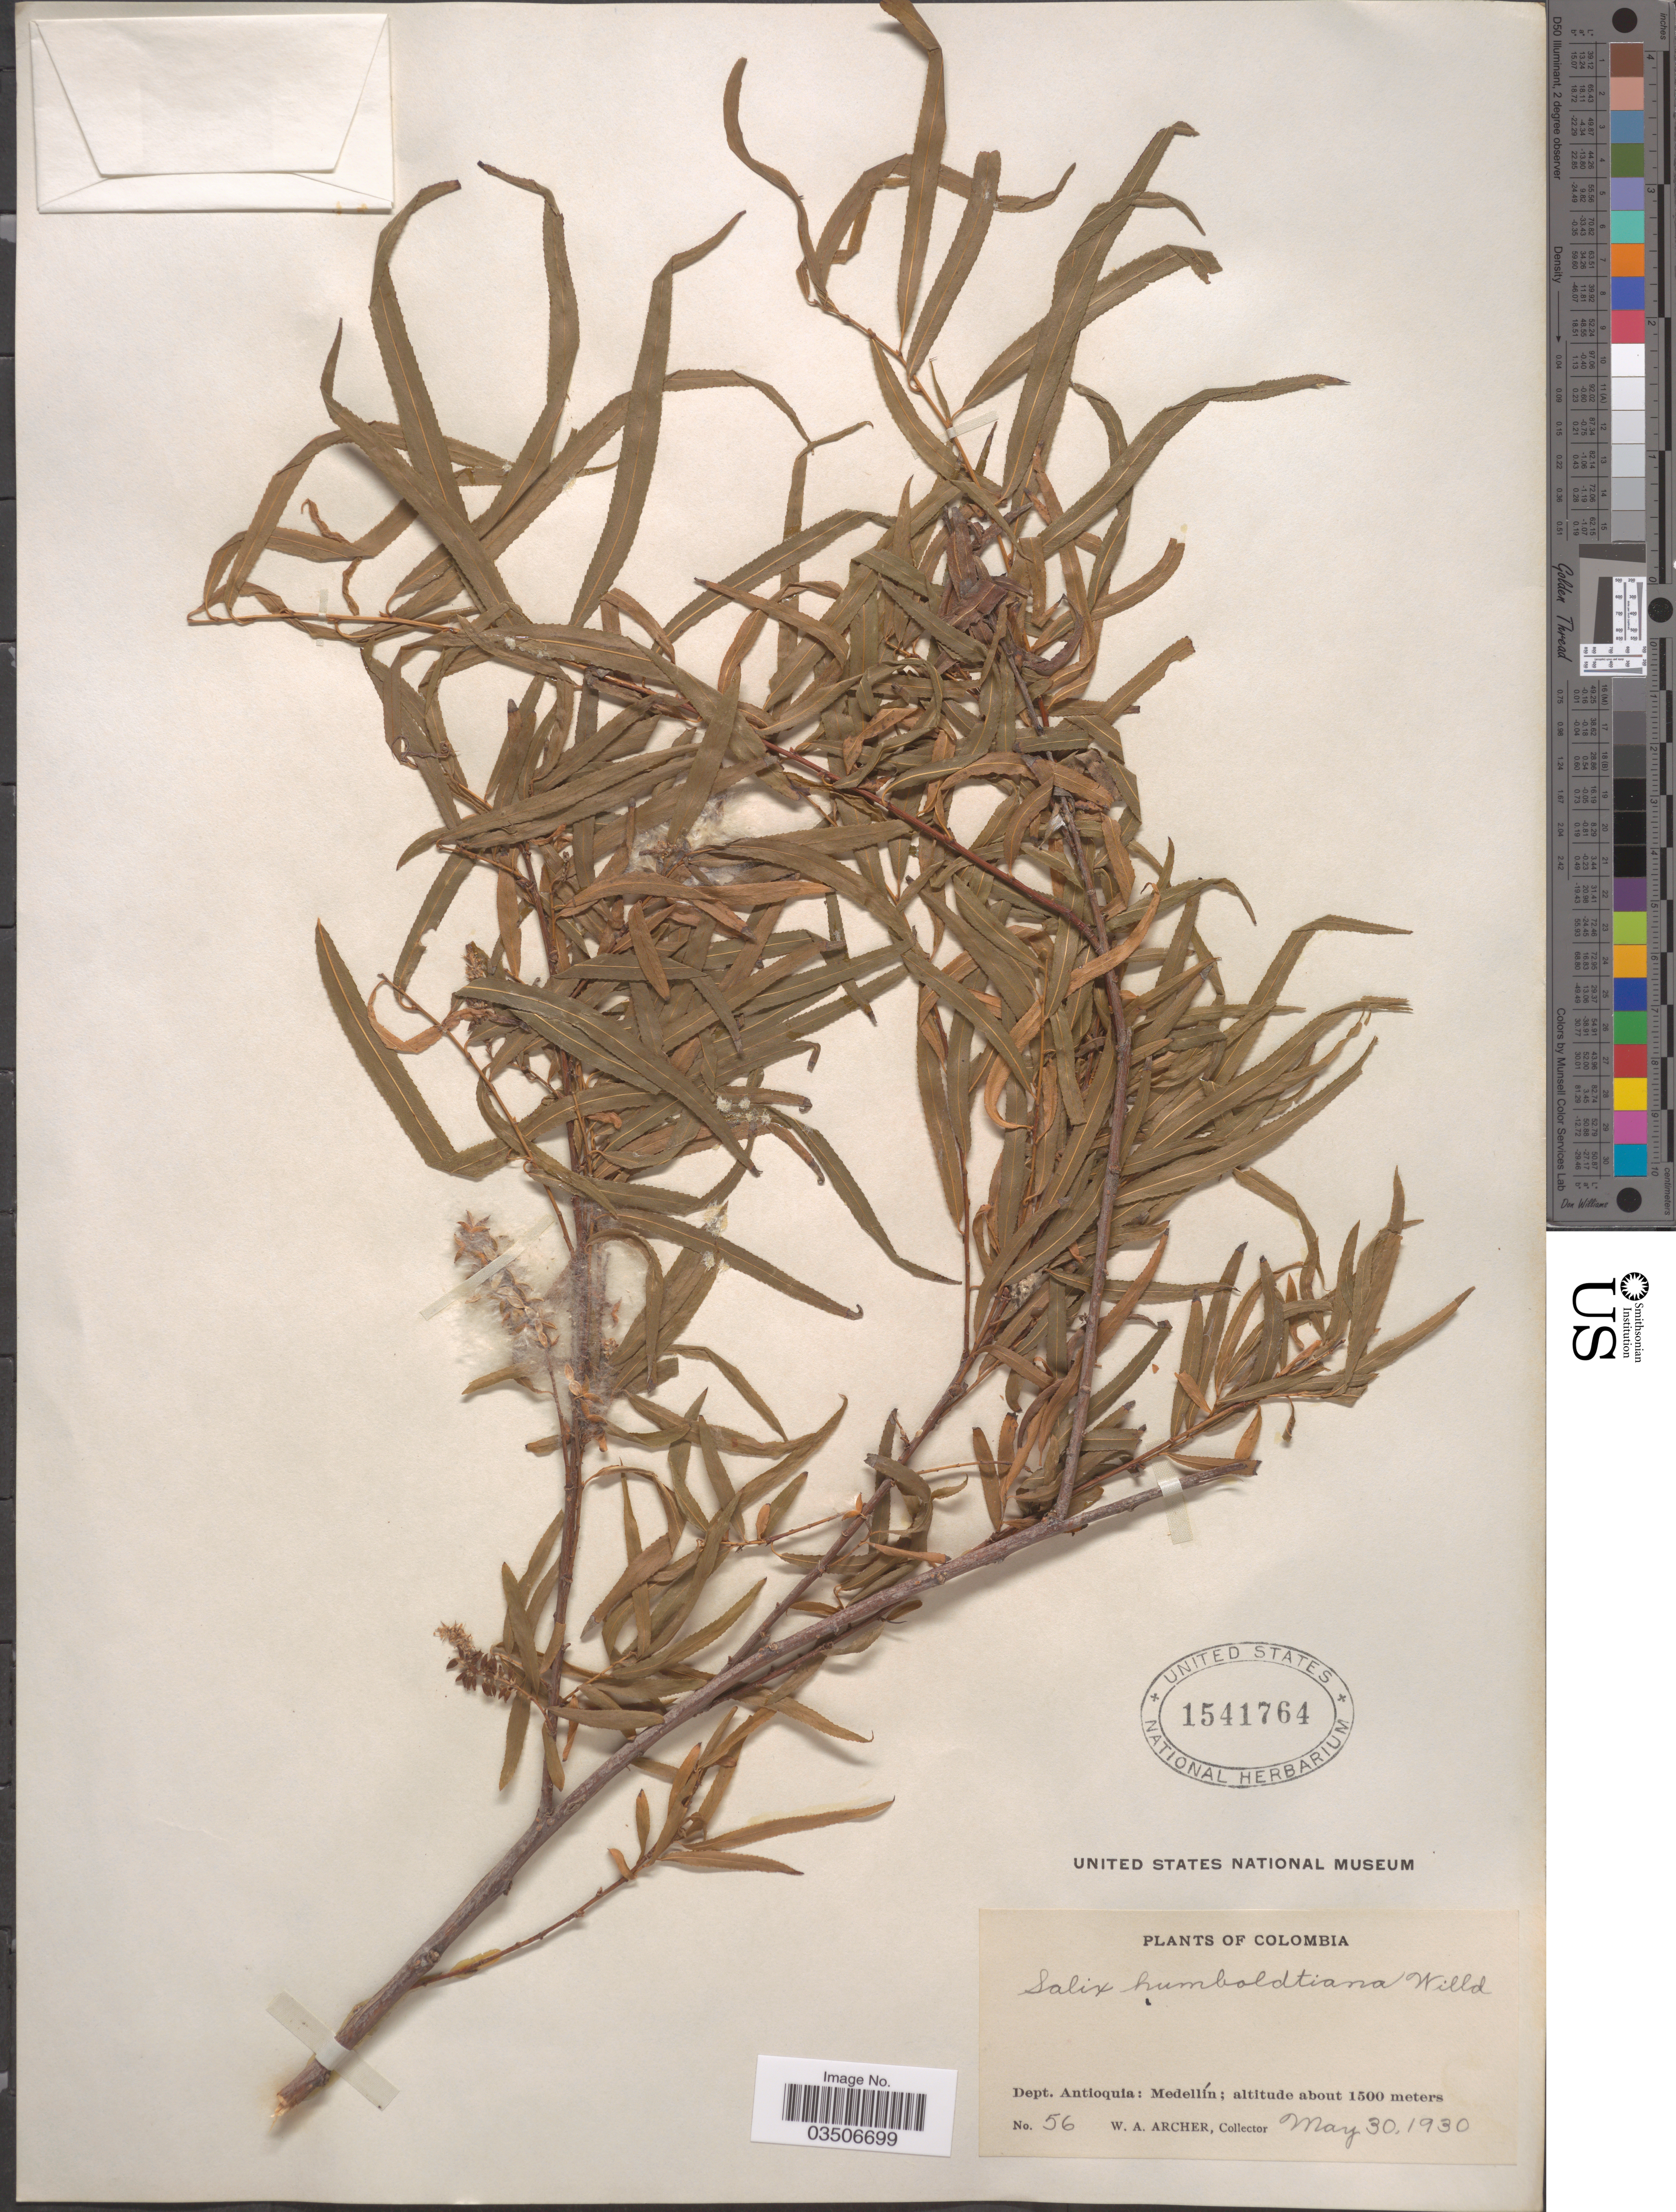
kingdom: Plantae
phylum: Tracheophyta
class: Magnoliopsida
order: Malpighiales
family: Salicaceae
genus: Salix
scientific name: Salix humboldtiana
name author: Willd.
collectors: W. Archer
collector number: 56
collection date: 1930-05-30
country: Colombia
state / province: Antioquia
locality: Dept. Antioquia: Medellín.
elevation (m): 1500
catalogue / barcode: US 1541764